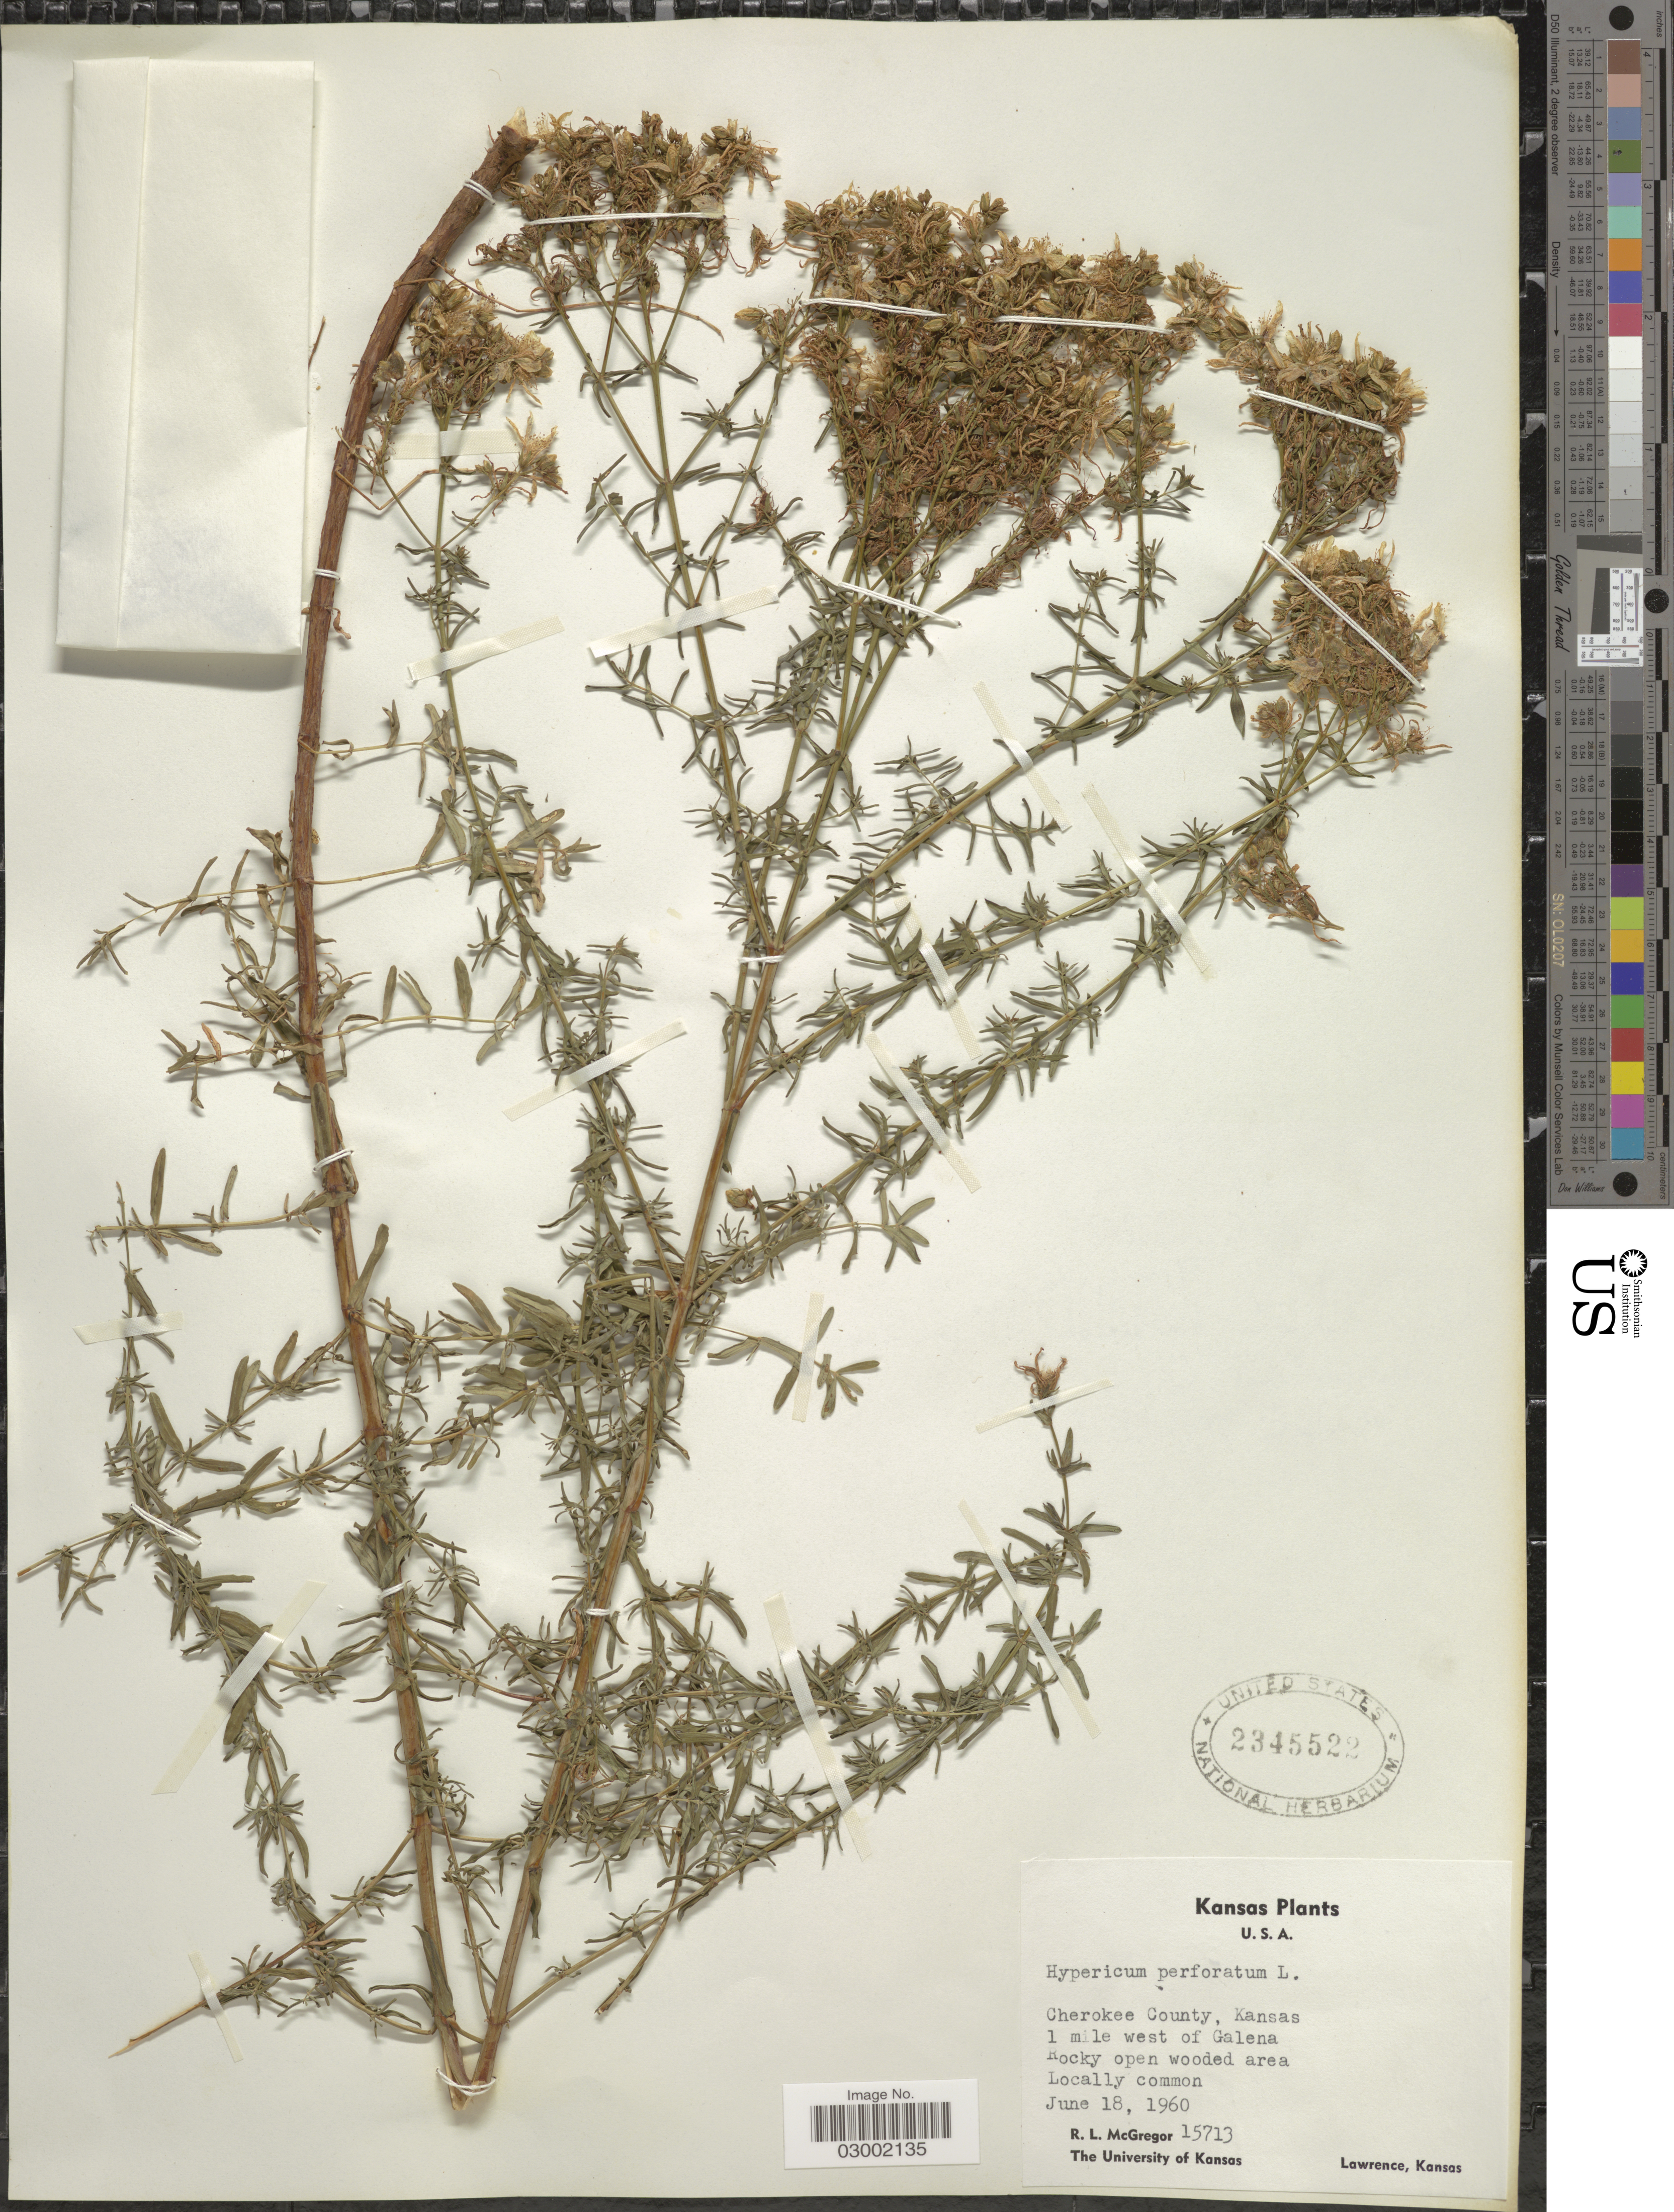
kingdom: Plantae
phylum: Tracheophyta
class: Magnoliopsida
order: Malpighiales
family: Hypericaceae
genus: Hypericum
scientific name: Hypericum perforatum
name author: L.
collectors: R. McGregor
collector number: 15713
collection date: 1960-06-18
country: United States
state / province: Kansas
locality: Cherokee County, Kansas. 1 mile west of Galena.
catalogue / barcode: US 2345522